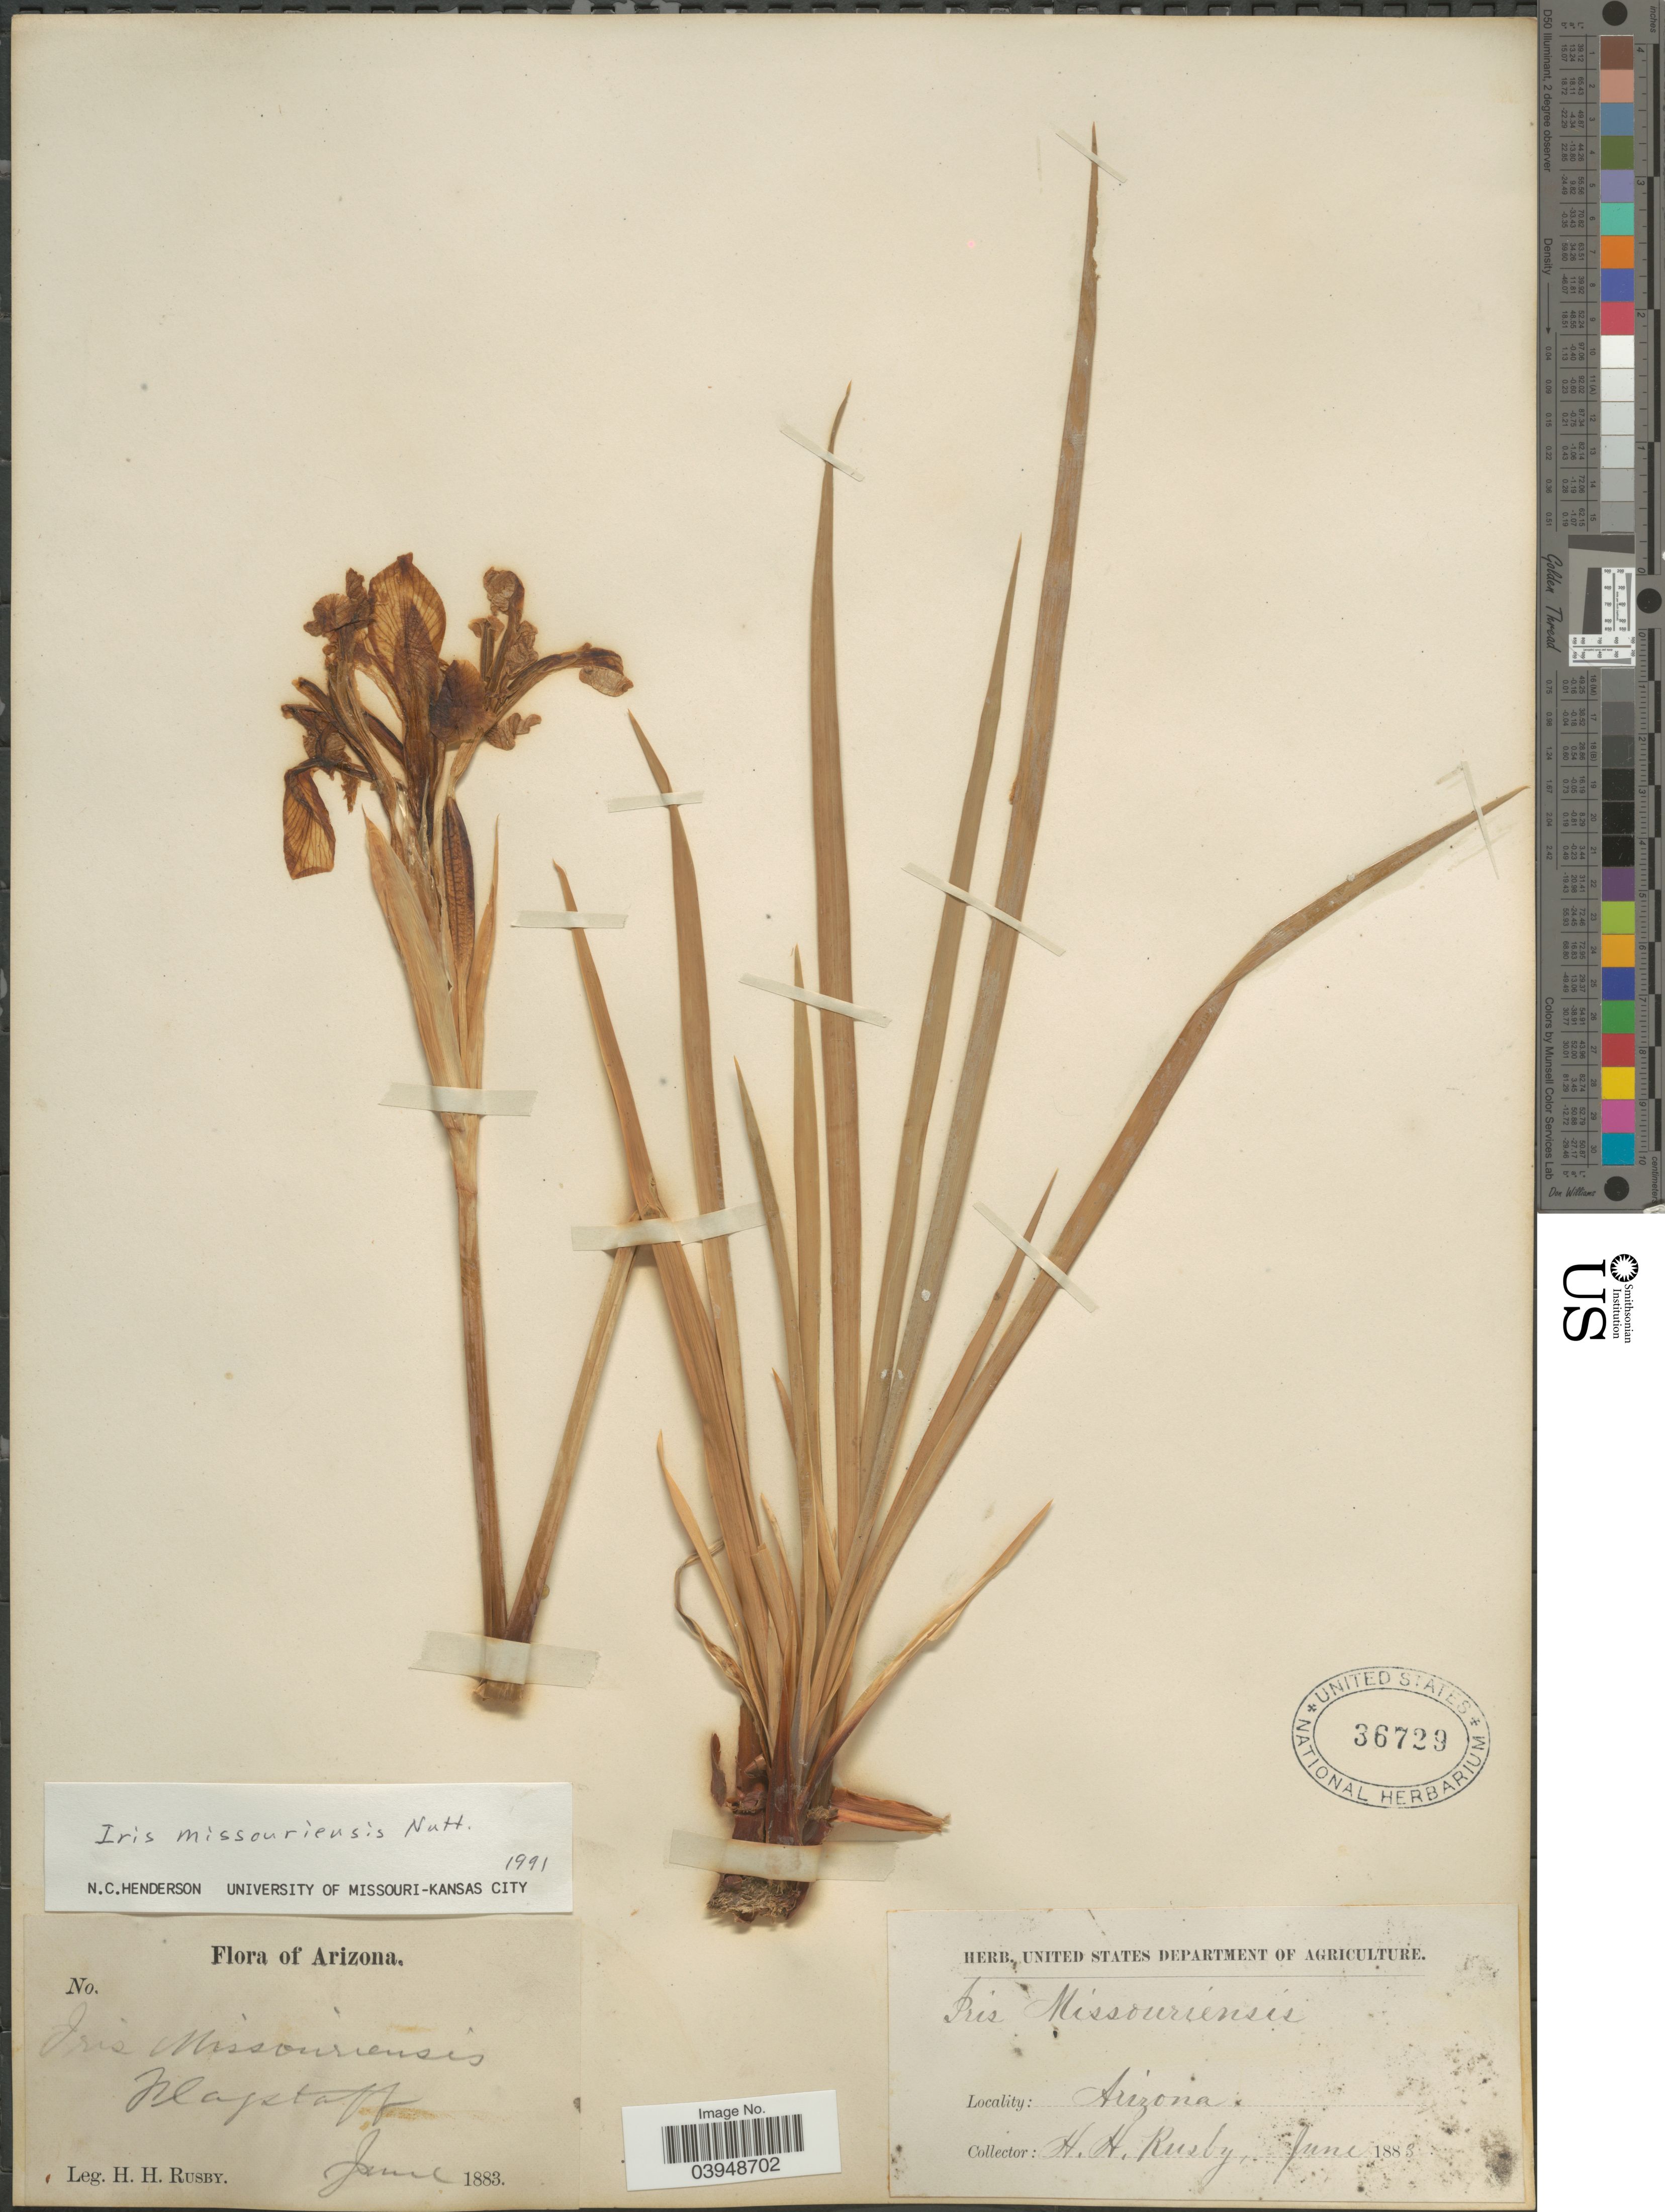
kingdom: Plantae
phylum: Tracheophyta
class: Liliopsida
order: Asparagales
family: Iridaceae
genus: Iris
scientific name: Iris missouriensis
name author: Nutt.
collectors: H. H. Rusby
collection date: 1883-06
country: United States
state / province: Arizona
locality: Flagstaff.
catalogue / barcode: US 36729